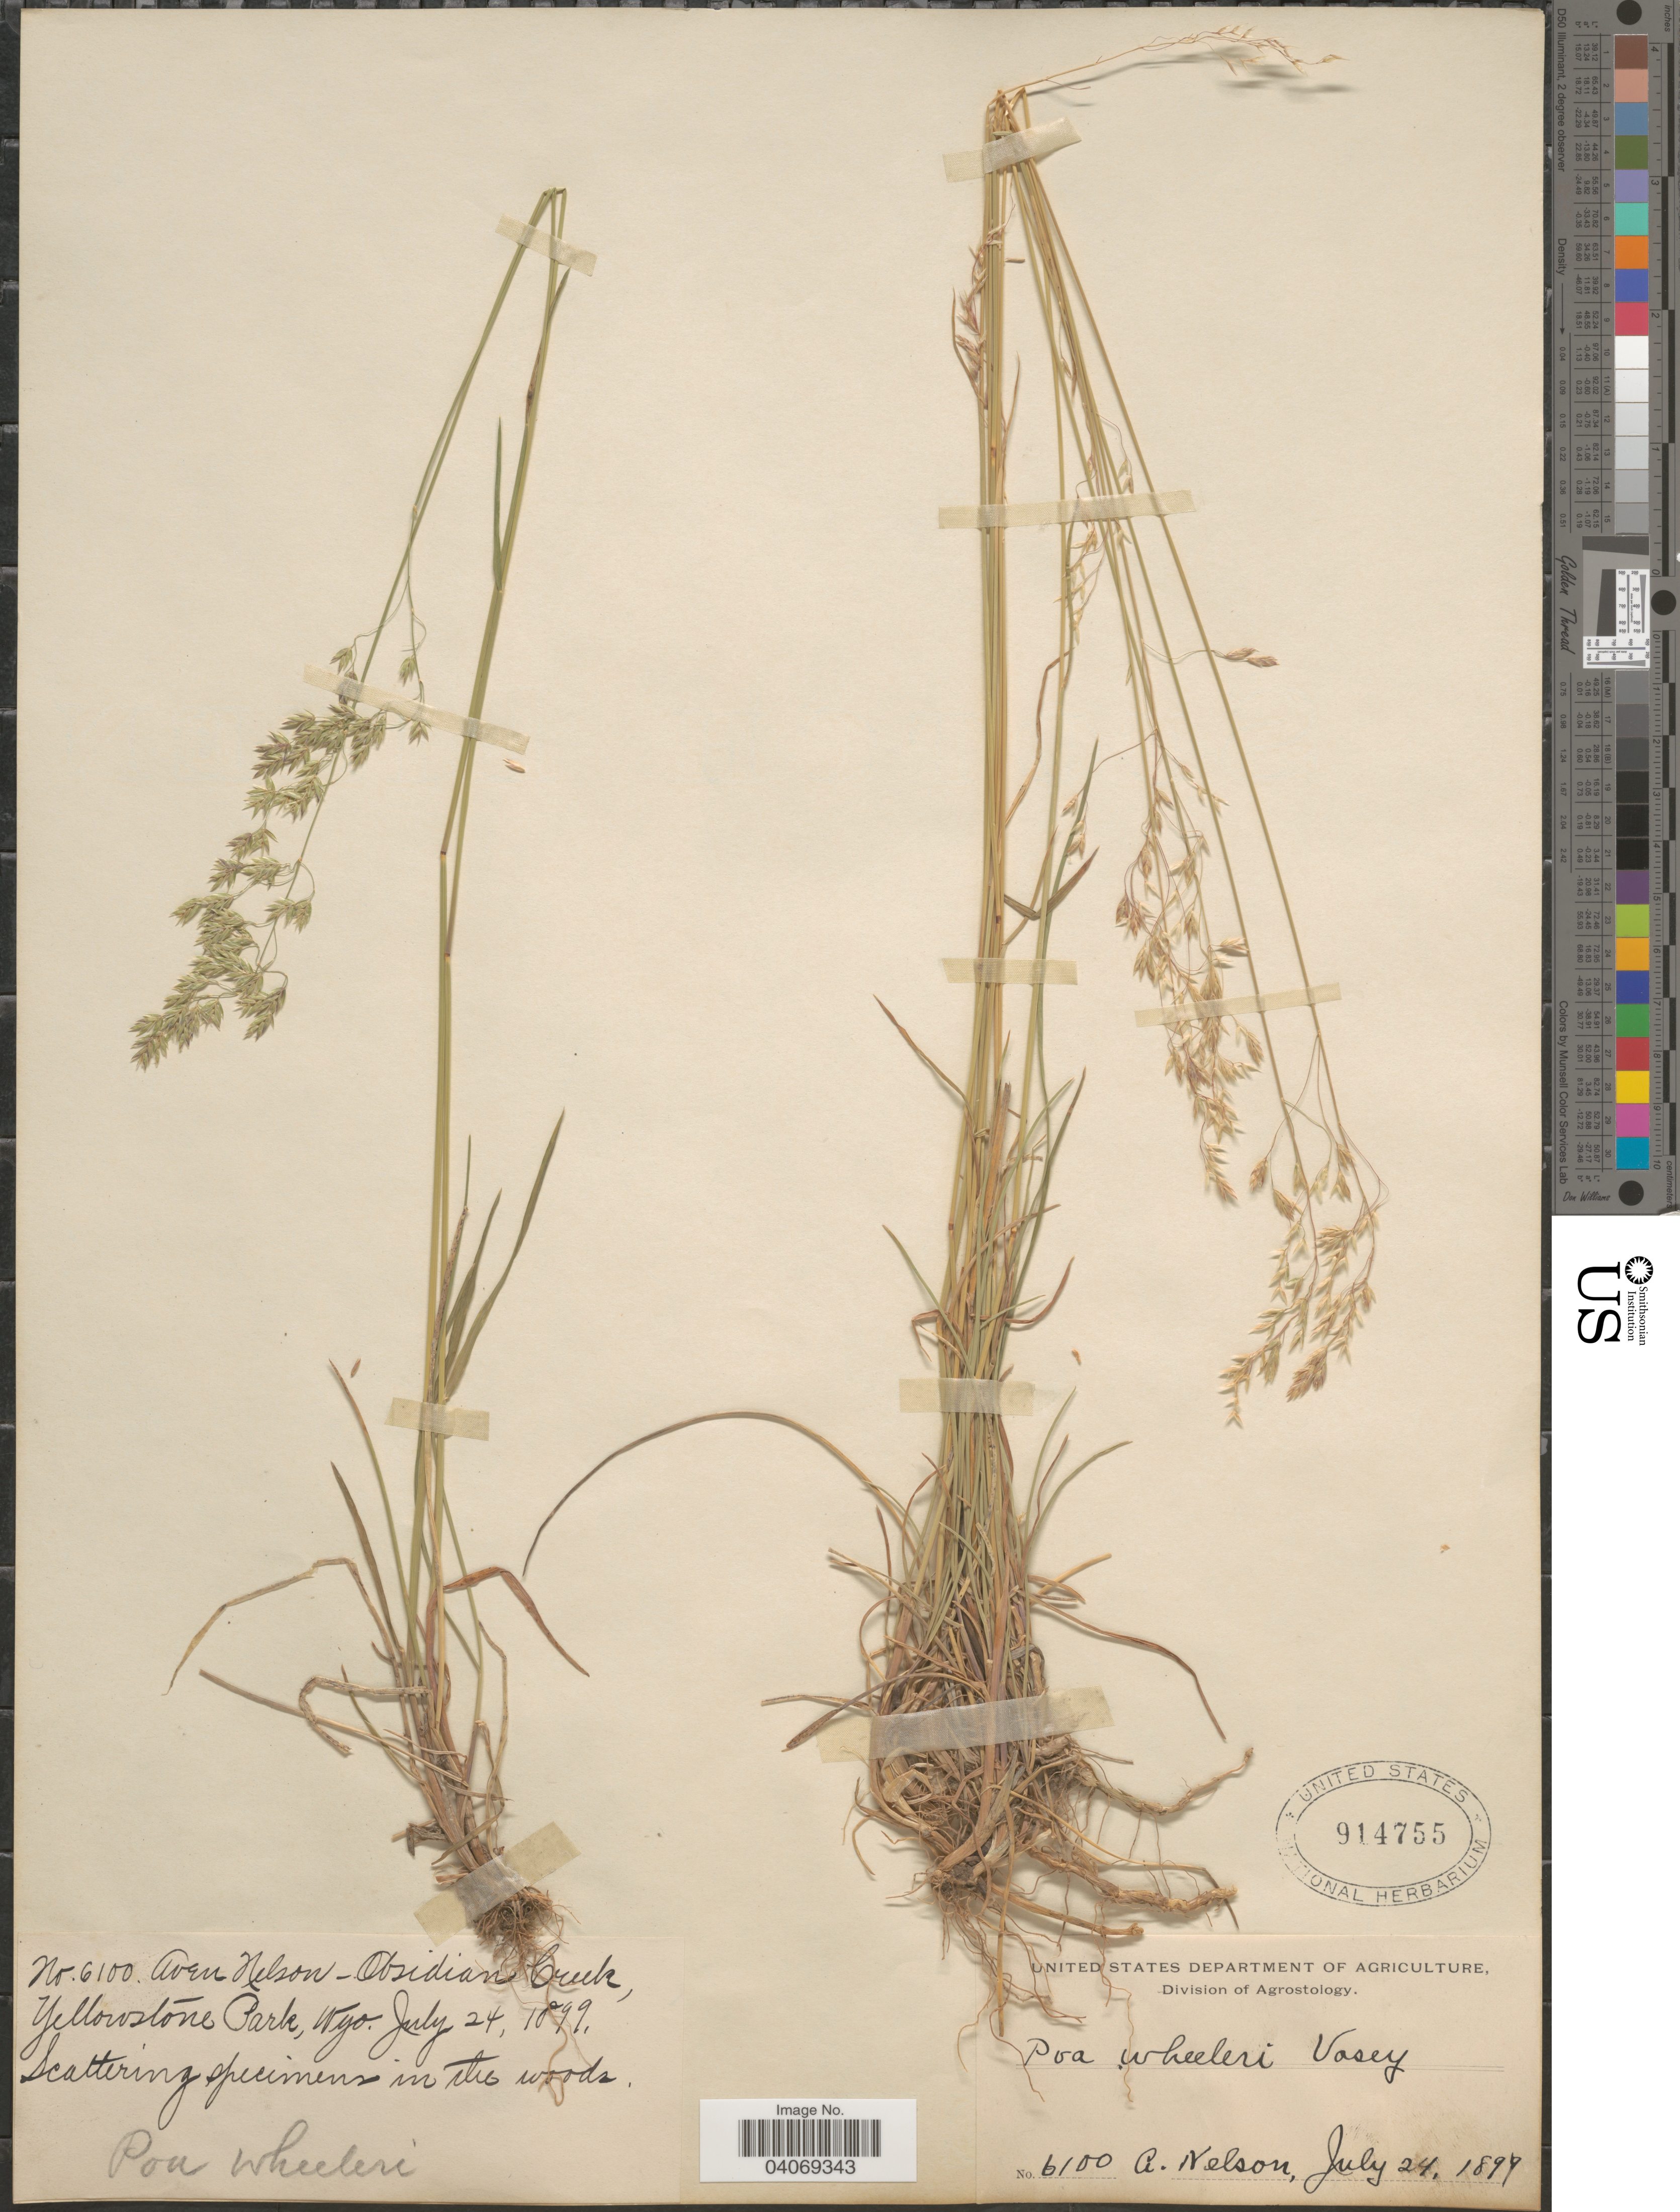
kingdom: Plantae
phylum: Tracheophyta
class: Liliopsida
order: Poales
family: Poaceae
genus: Poa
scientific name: Poa wheeleri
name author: Vasey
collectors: A. Nelson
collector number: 6100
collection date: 1899-07-24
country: United States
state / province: Wyoming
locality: Obsidian Creek, Yellowstone Park.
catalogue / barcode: US 914755